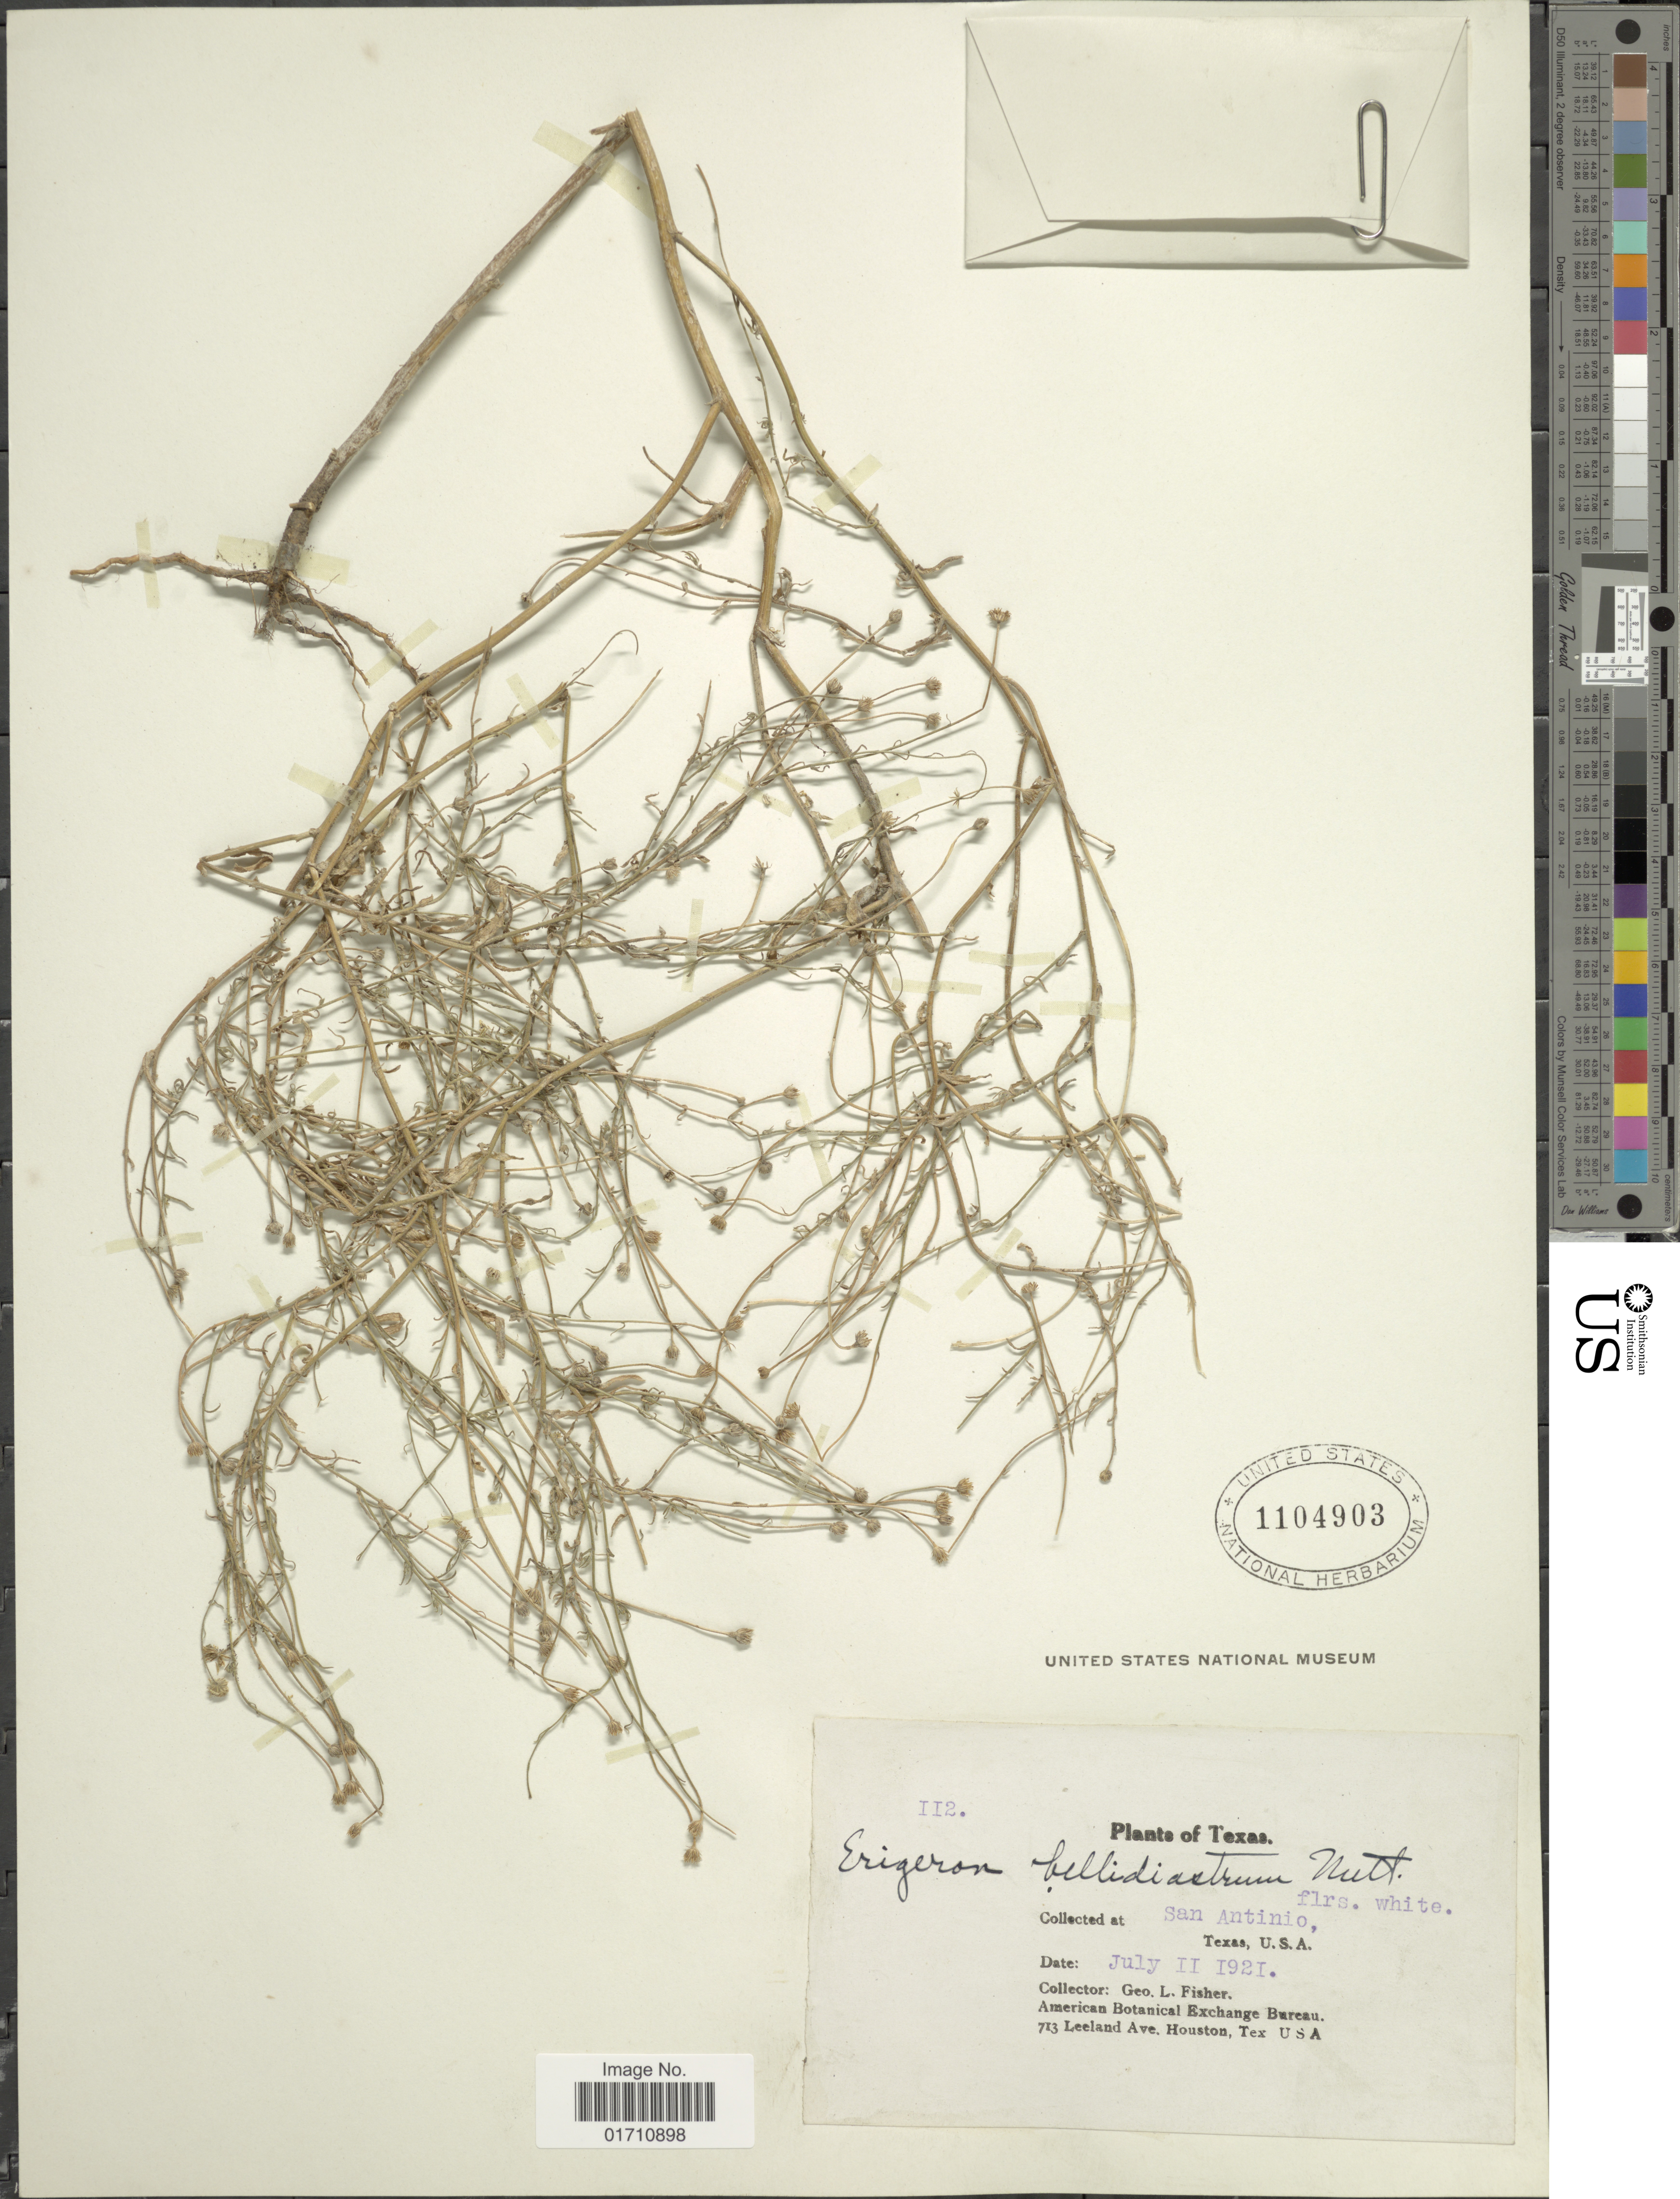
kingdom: Plantae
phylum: Tracheophyta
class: Magnoliopsida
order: Asterales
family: Asteraceae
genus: Erigeron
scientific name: Erigeron bellidiastrum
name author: Nutt.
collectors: G. L. Fisher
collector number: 112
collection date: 1921-07-11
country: United States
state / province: Texas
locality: San Antinio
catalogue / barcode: US 1104903